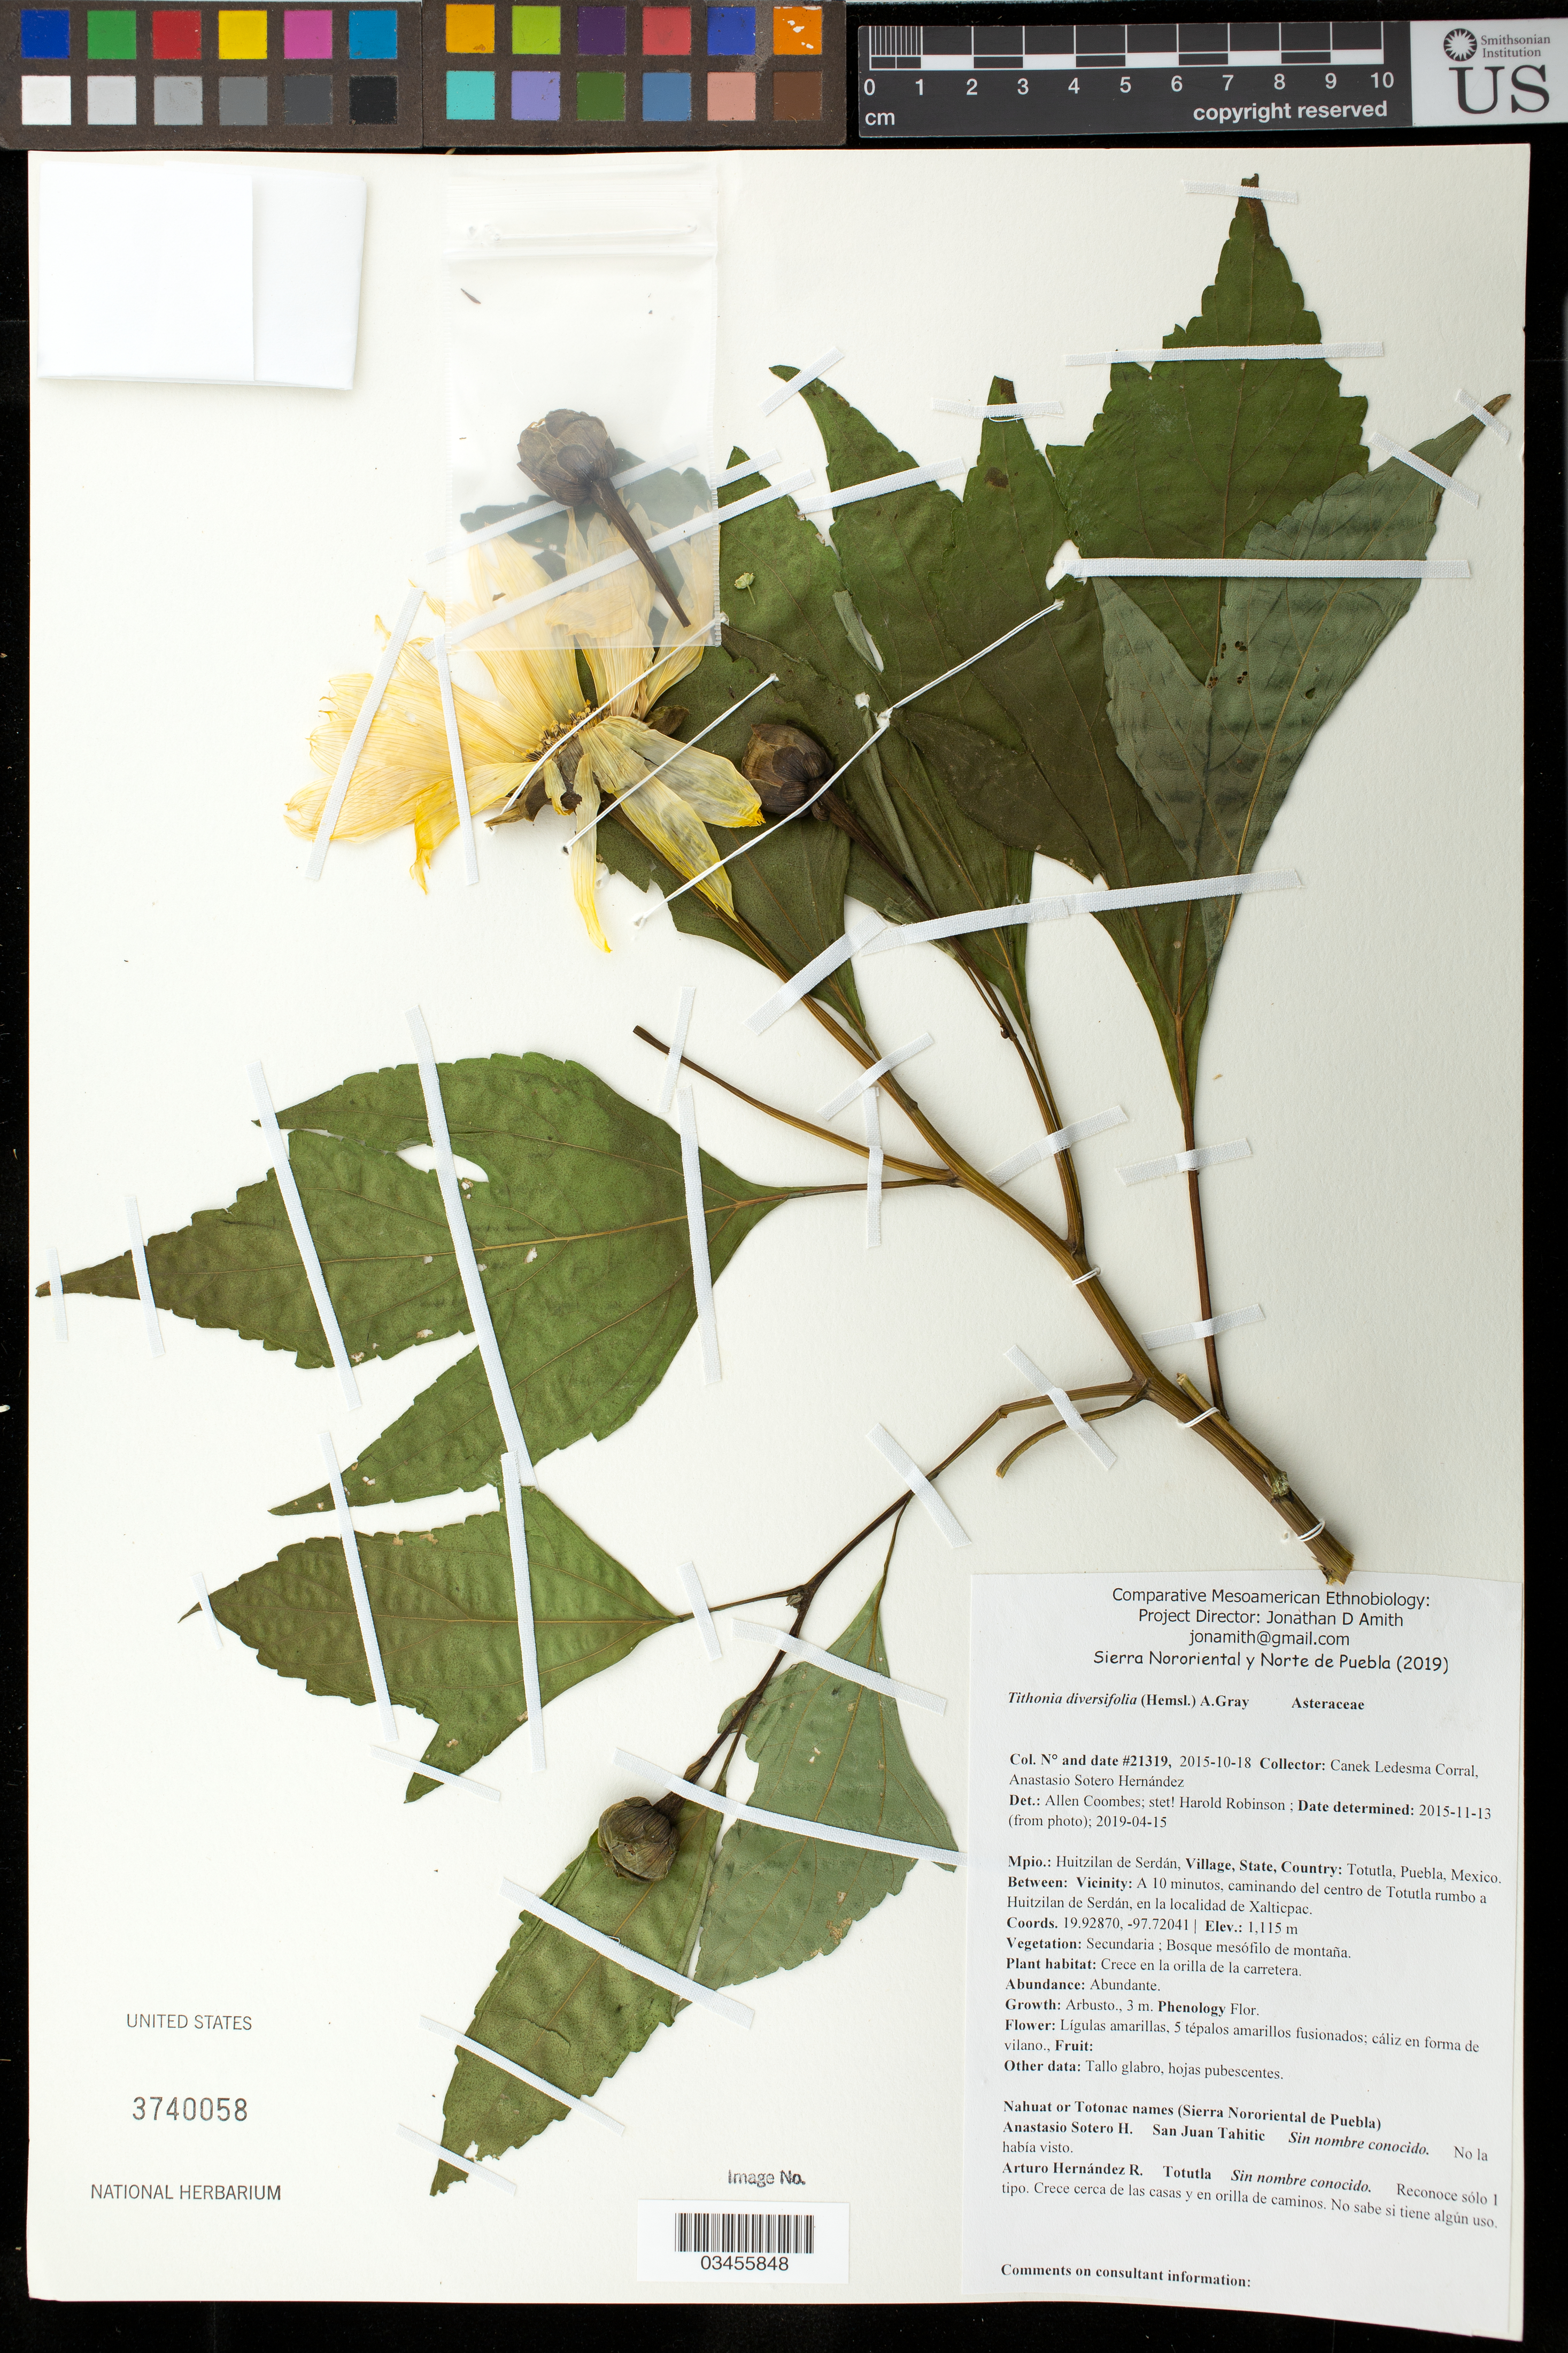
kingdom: Plantae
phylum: Tracheophyta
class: Magnoliopsida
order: Asterales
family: Asteraceae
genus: Tithonia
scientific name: Tithonia diversifolia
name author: (Hemsl.) A. Gray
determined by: Robinson, Harold E., (US)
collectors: Canek Ledesma C. & A. Sotero H.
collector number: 21319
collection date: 2015-10-18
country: México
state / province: Puebla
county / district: Huitzilan de Serdán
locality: PUEBLO: Totutla; LOCALIDAD EXACTA: A 10 minutos, caminando del centro de Totutla rumbo a Huitzilan de Serdán, en la localidad de Xalticpac.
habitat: Bosque mesófilo de montaña | Crece en la orilla de la carretera.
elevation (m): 1115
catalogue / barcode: US 3740058